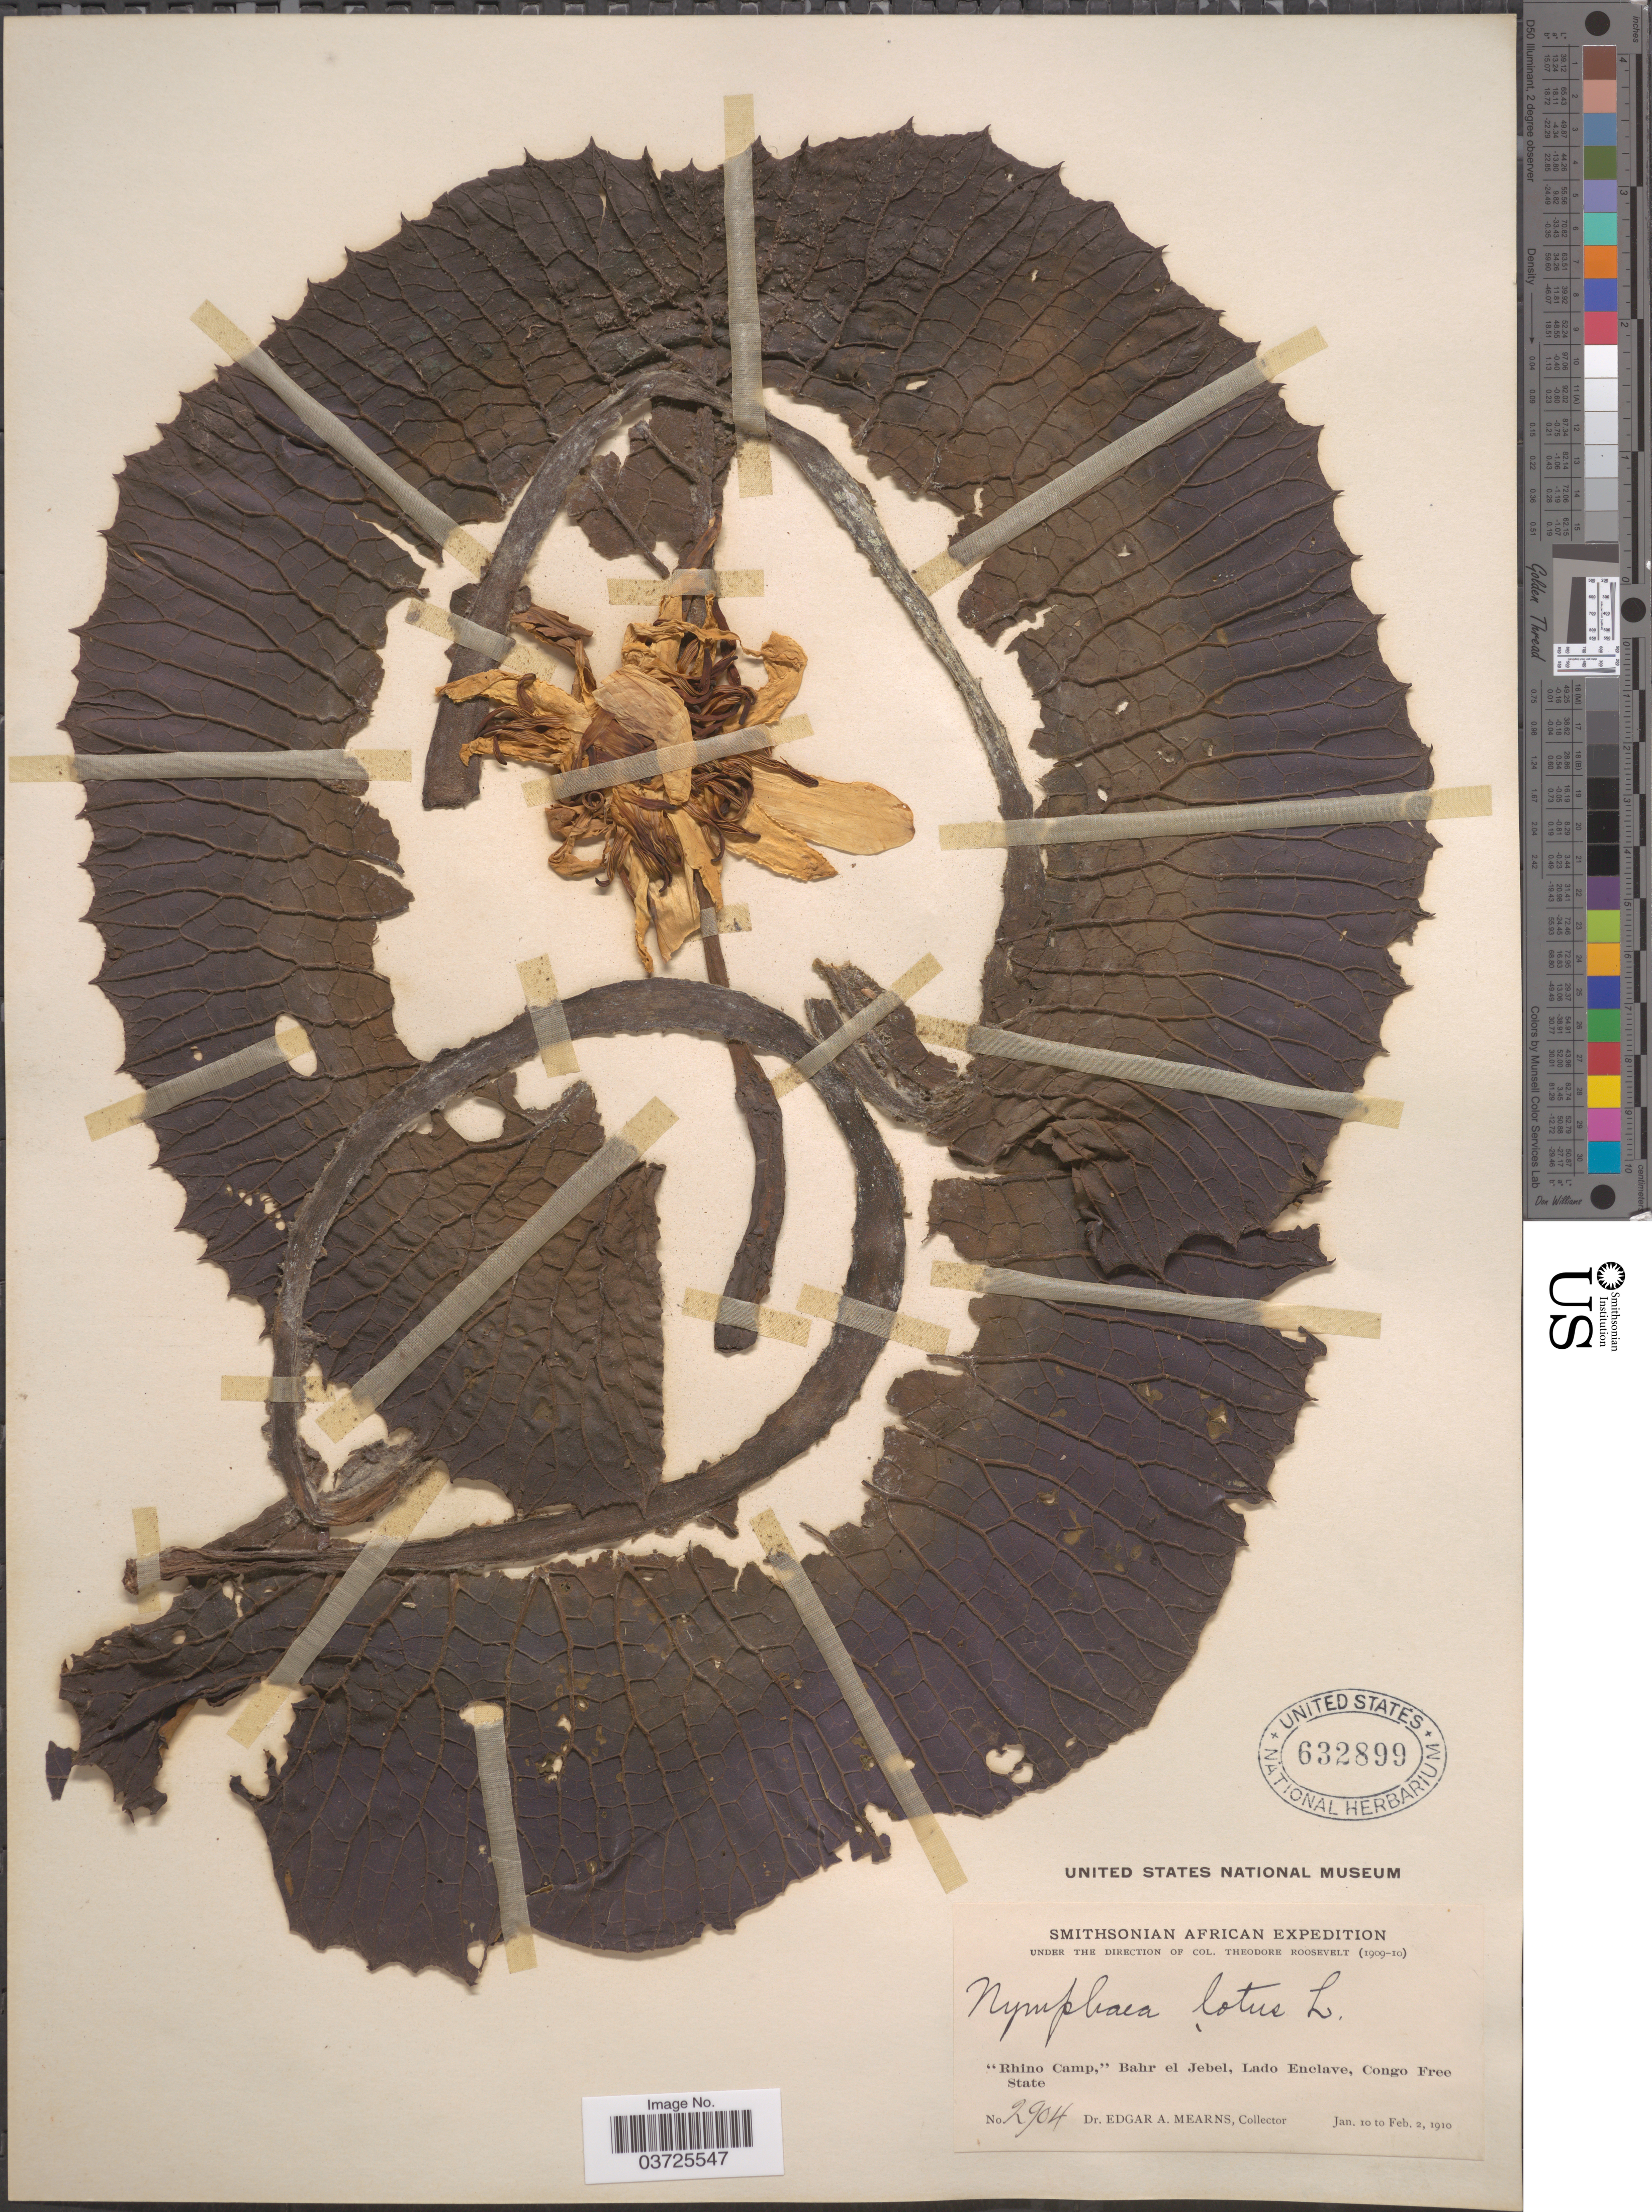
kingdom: Plantae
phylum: Tracheophyta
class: Magnoliopsida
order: Nymphaeales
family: Nymphaeaceae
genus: Nymphaea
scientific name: Nymphaea lotus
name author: L.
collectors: E. A. Mearns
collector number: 2904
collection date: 1910-01-10/1910-02-02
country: South Sudan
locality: Rhino Camp,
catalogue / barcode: US 632899